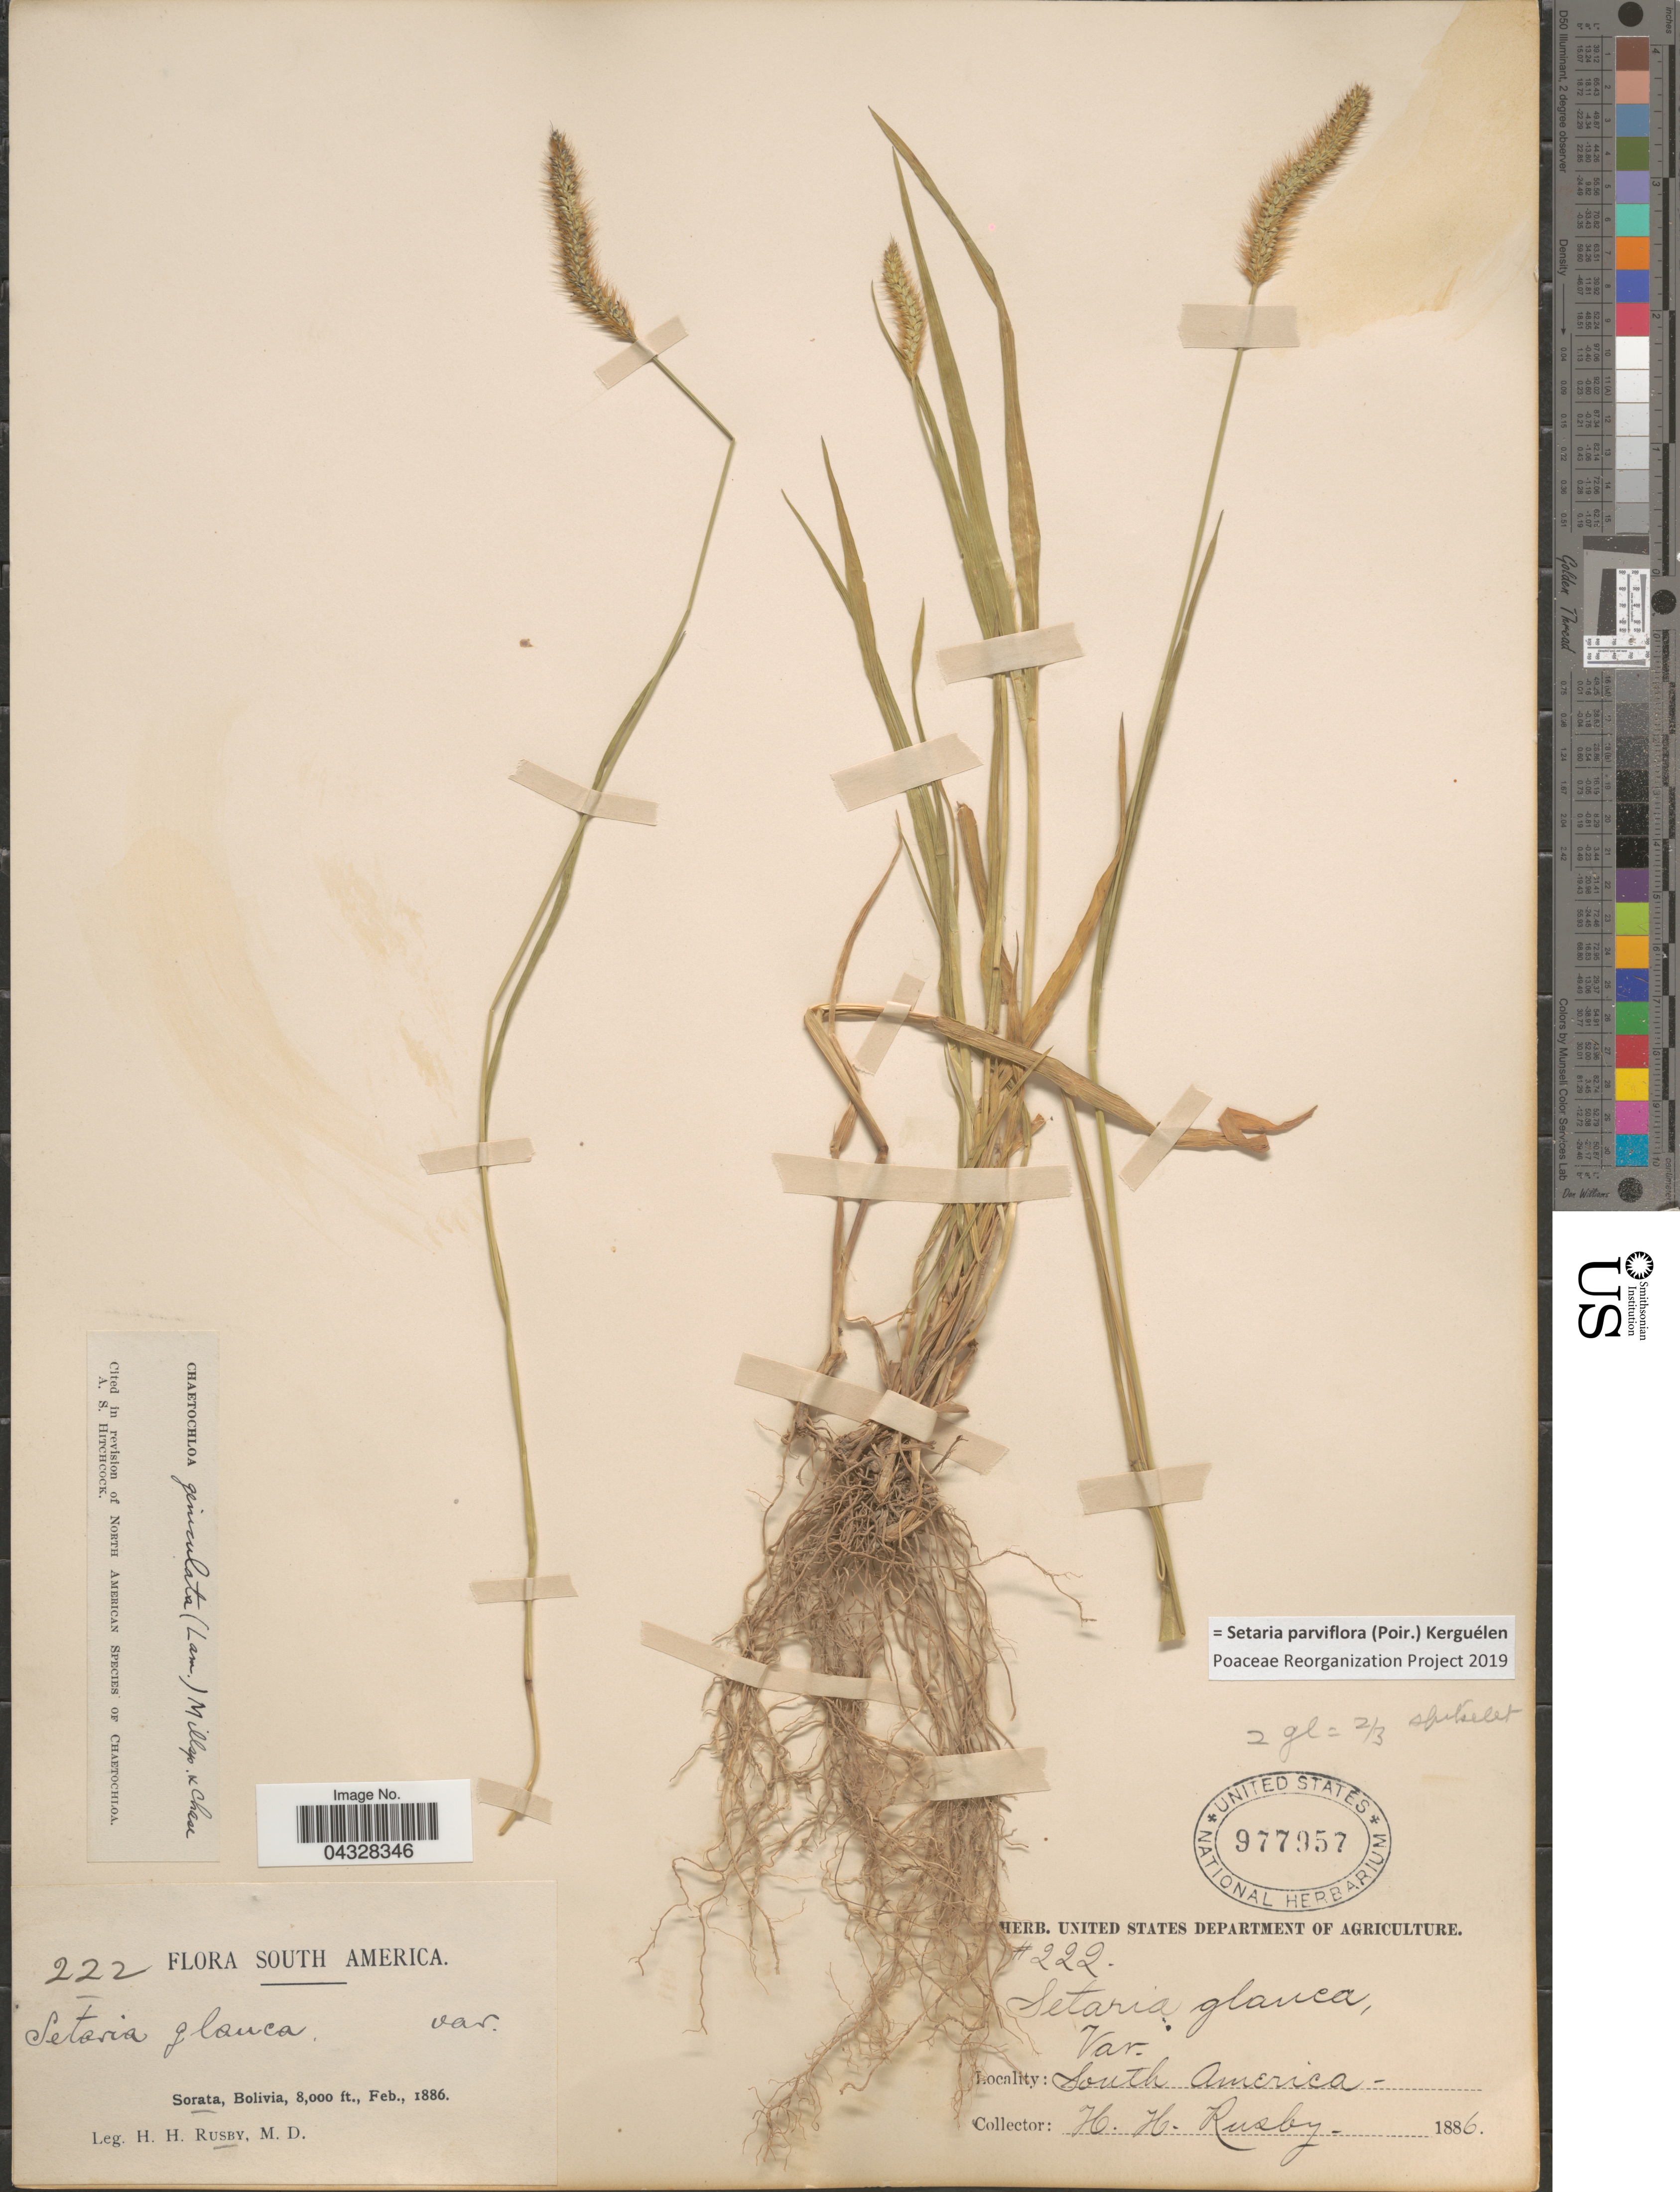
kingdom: Plantae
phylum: Tracheophyta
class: Liliopsida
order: Poales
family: Poaceae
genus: Setaria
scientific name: Setaria parviflora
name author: (Poir.) Kerguélen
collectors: H. H. Rusby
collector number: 222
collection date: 1886-02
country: Bolivia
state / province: La Páz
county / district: Larecaja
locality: Sorata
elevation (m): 2438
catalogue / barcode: US 977957